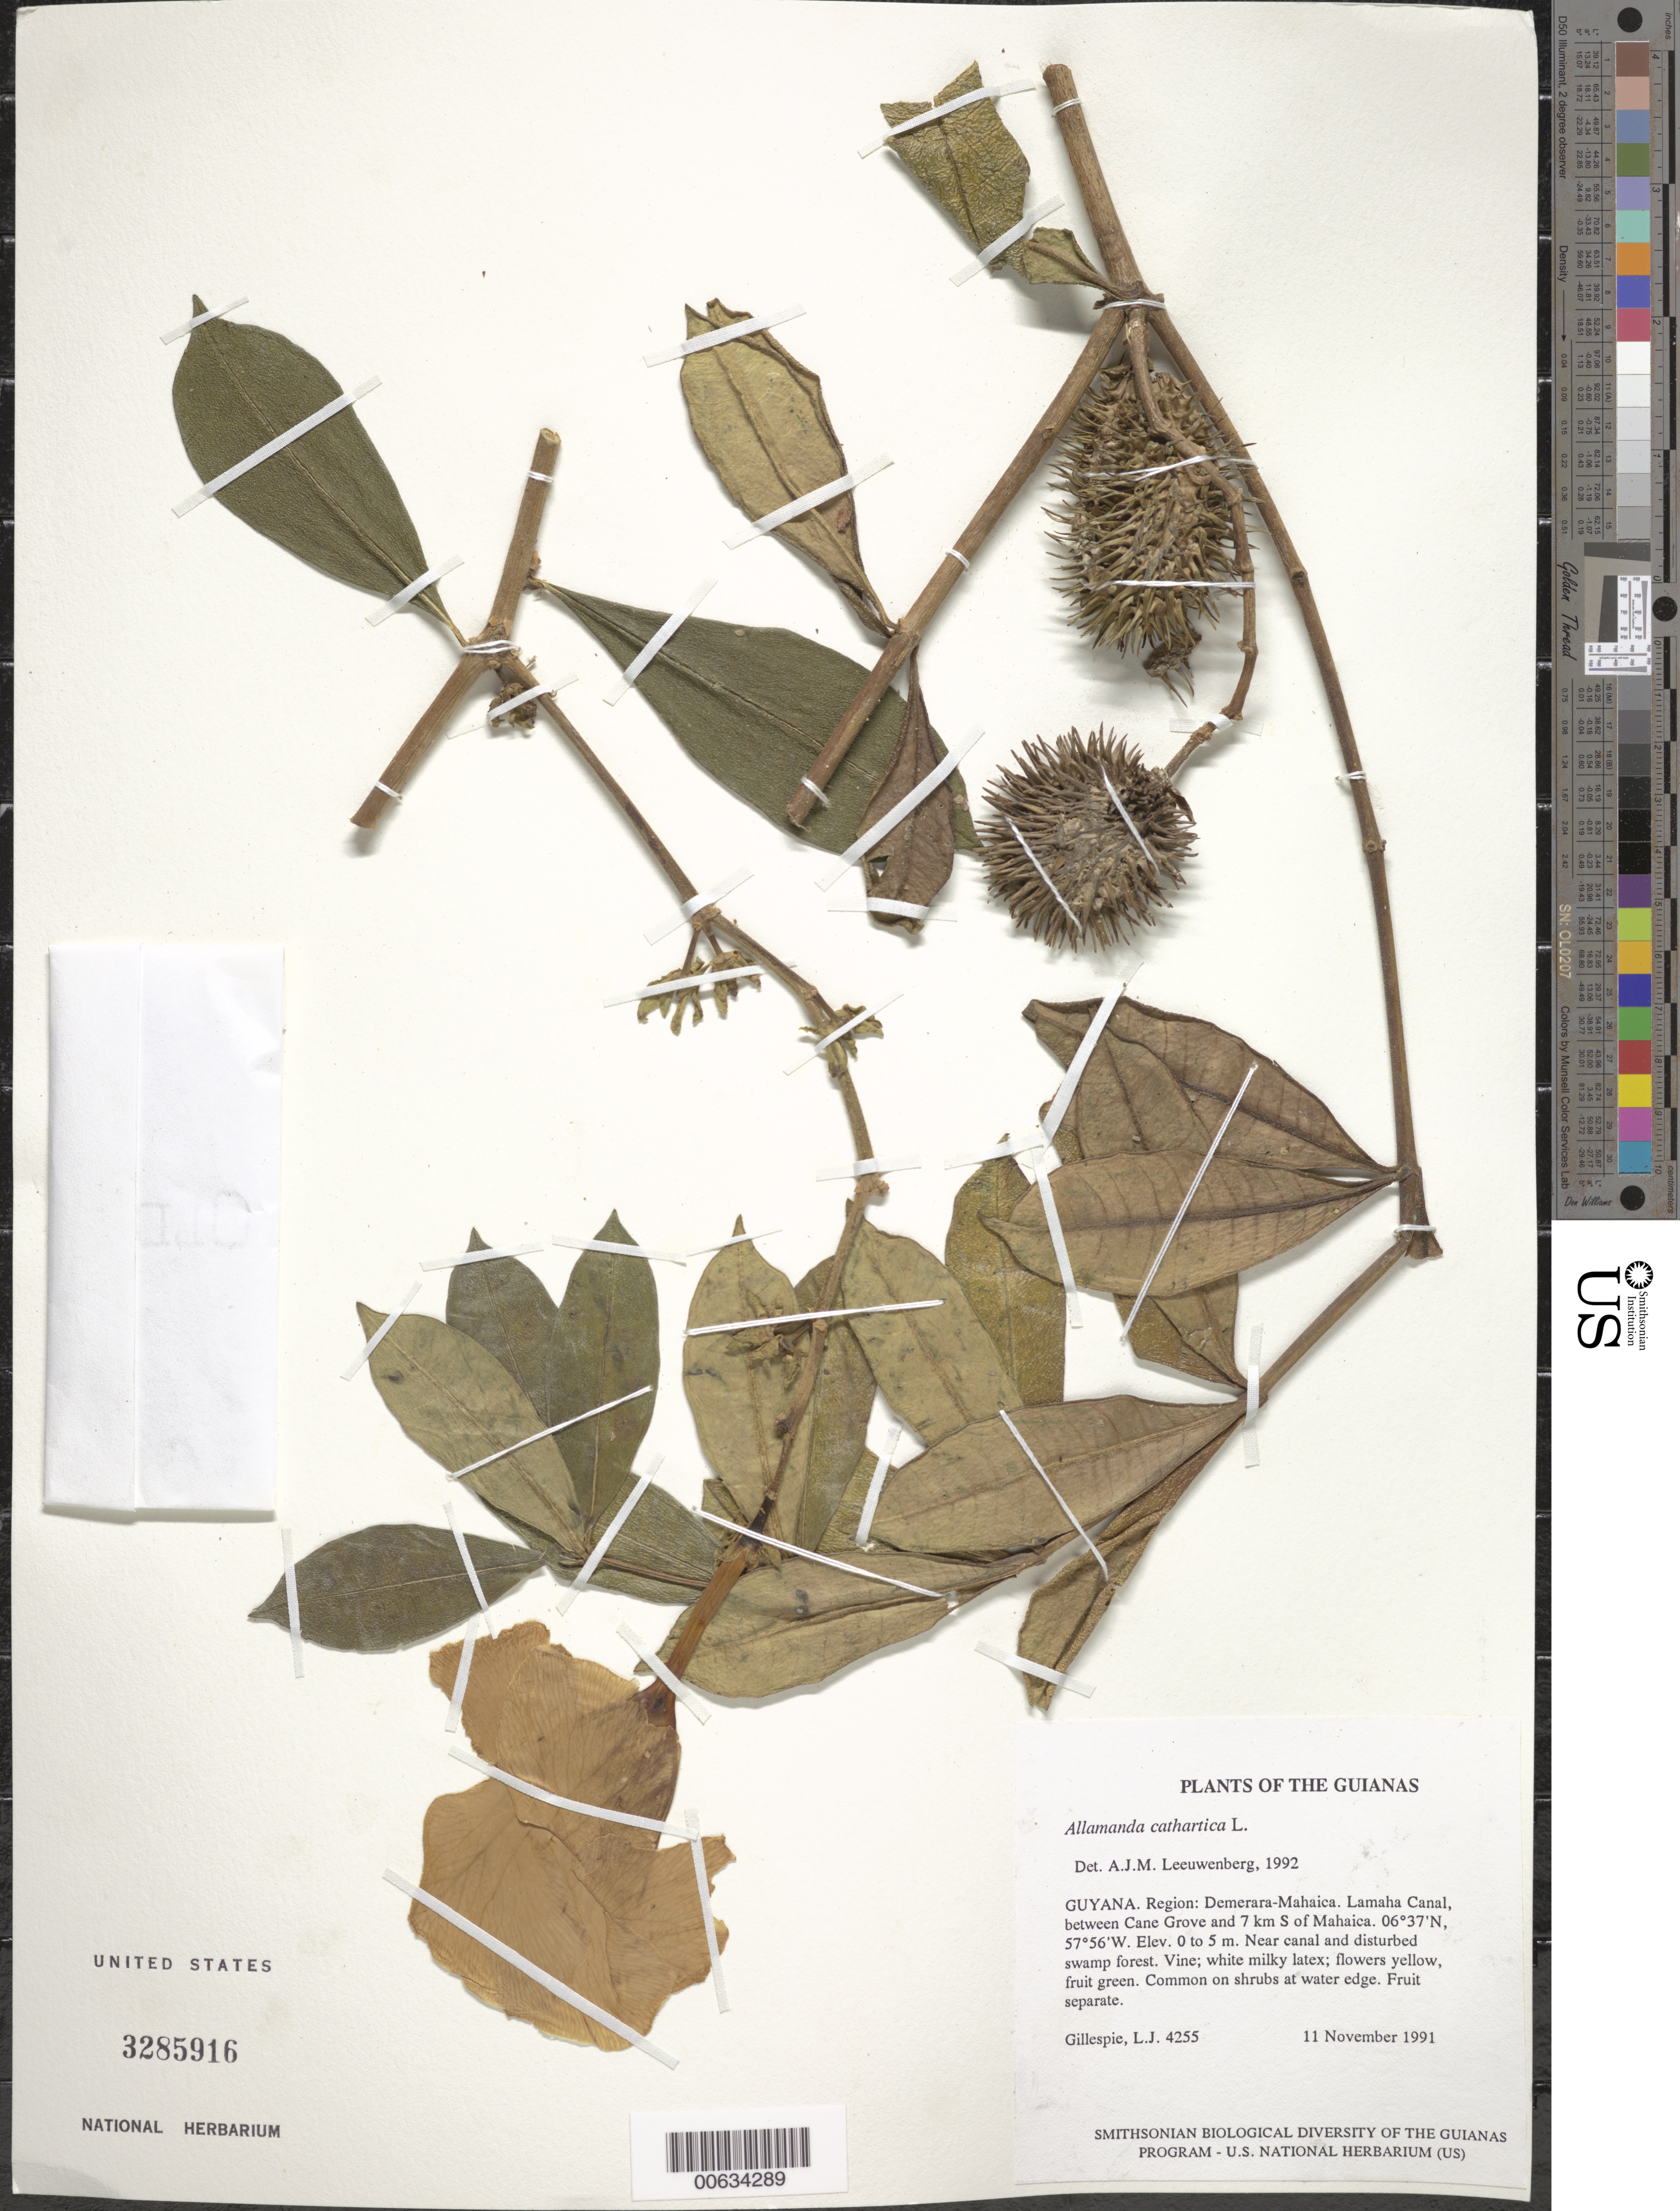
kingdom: Plantae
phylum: Tracheophyta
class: Magnoliopsida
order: Gentianales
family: Apocynaceae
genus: Allamanda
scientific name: Allamanda cathartica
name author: L.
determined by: Leeuwenberg, A. J. M.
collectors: L. J. Gillespie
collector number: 4255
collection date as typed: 11 November 1991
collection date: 1991-11-11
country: Guyana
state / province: Demerara-Mahaica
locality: Lamaha Canal, between Cane Grove and 7 km S of Mahaica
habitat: Near canal and disturbed swamp forest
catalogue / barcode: US 3285916